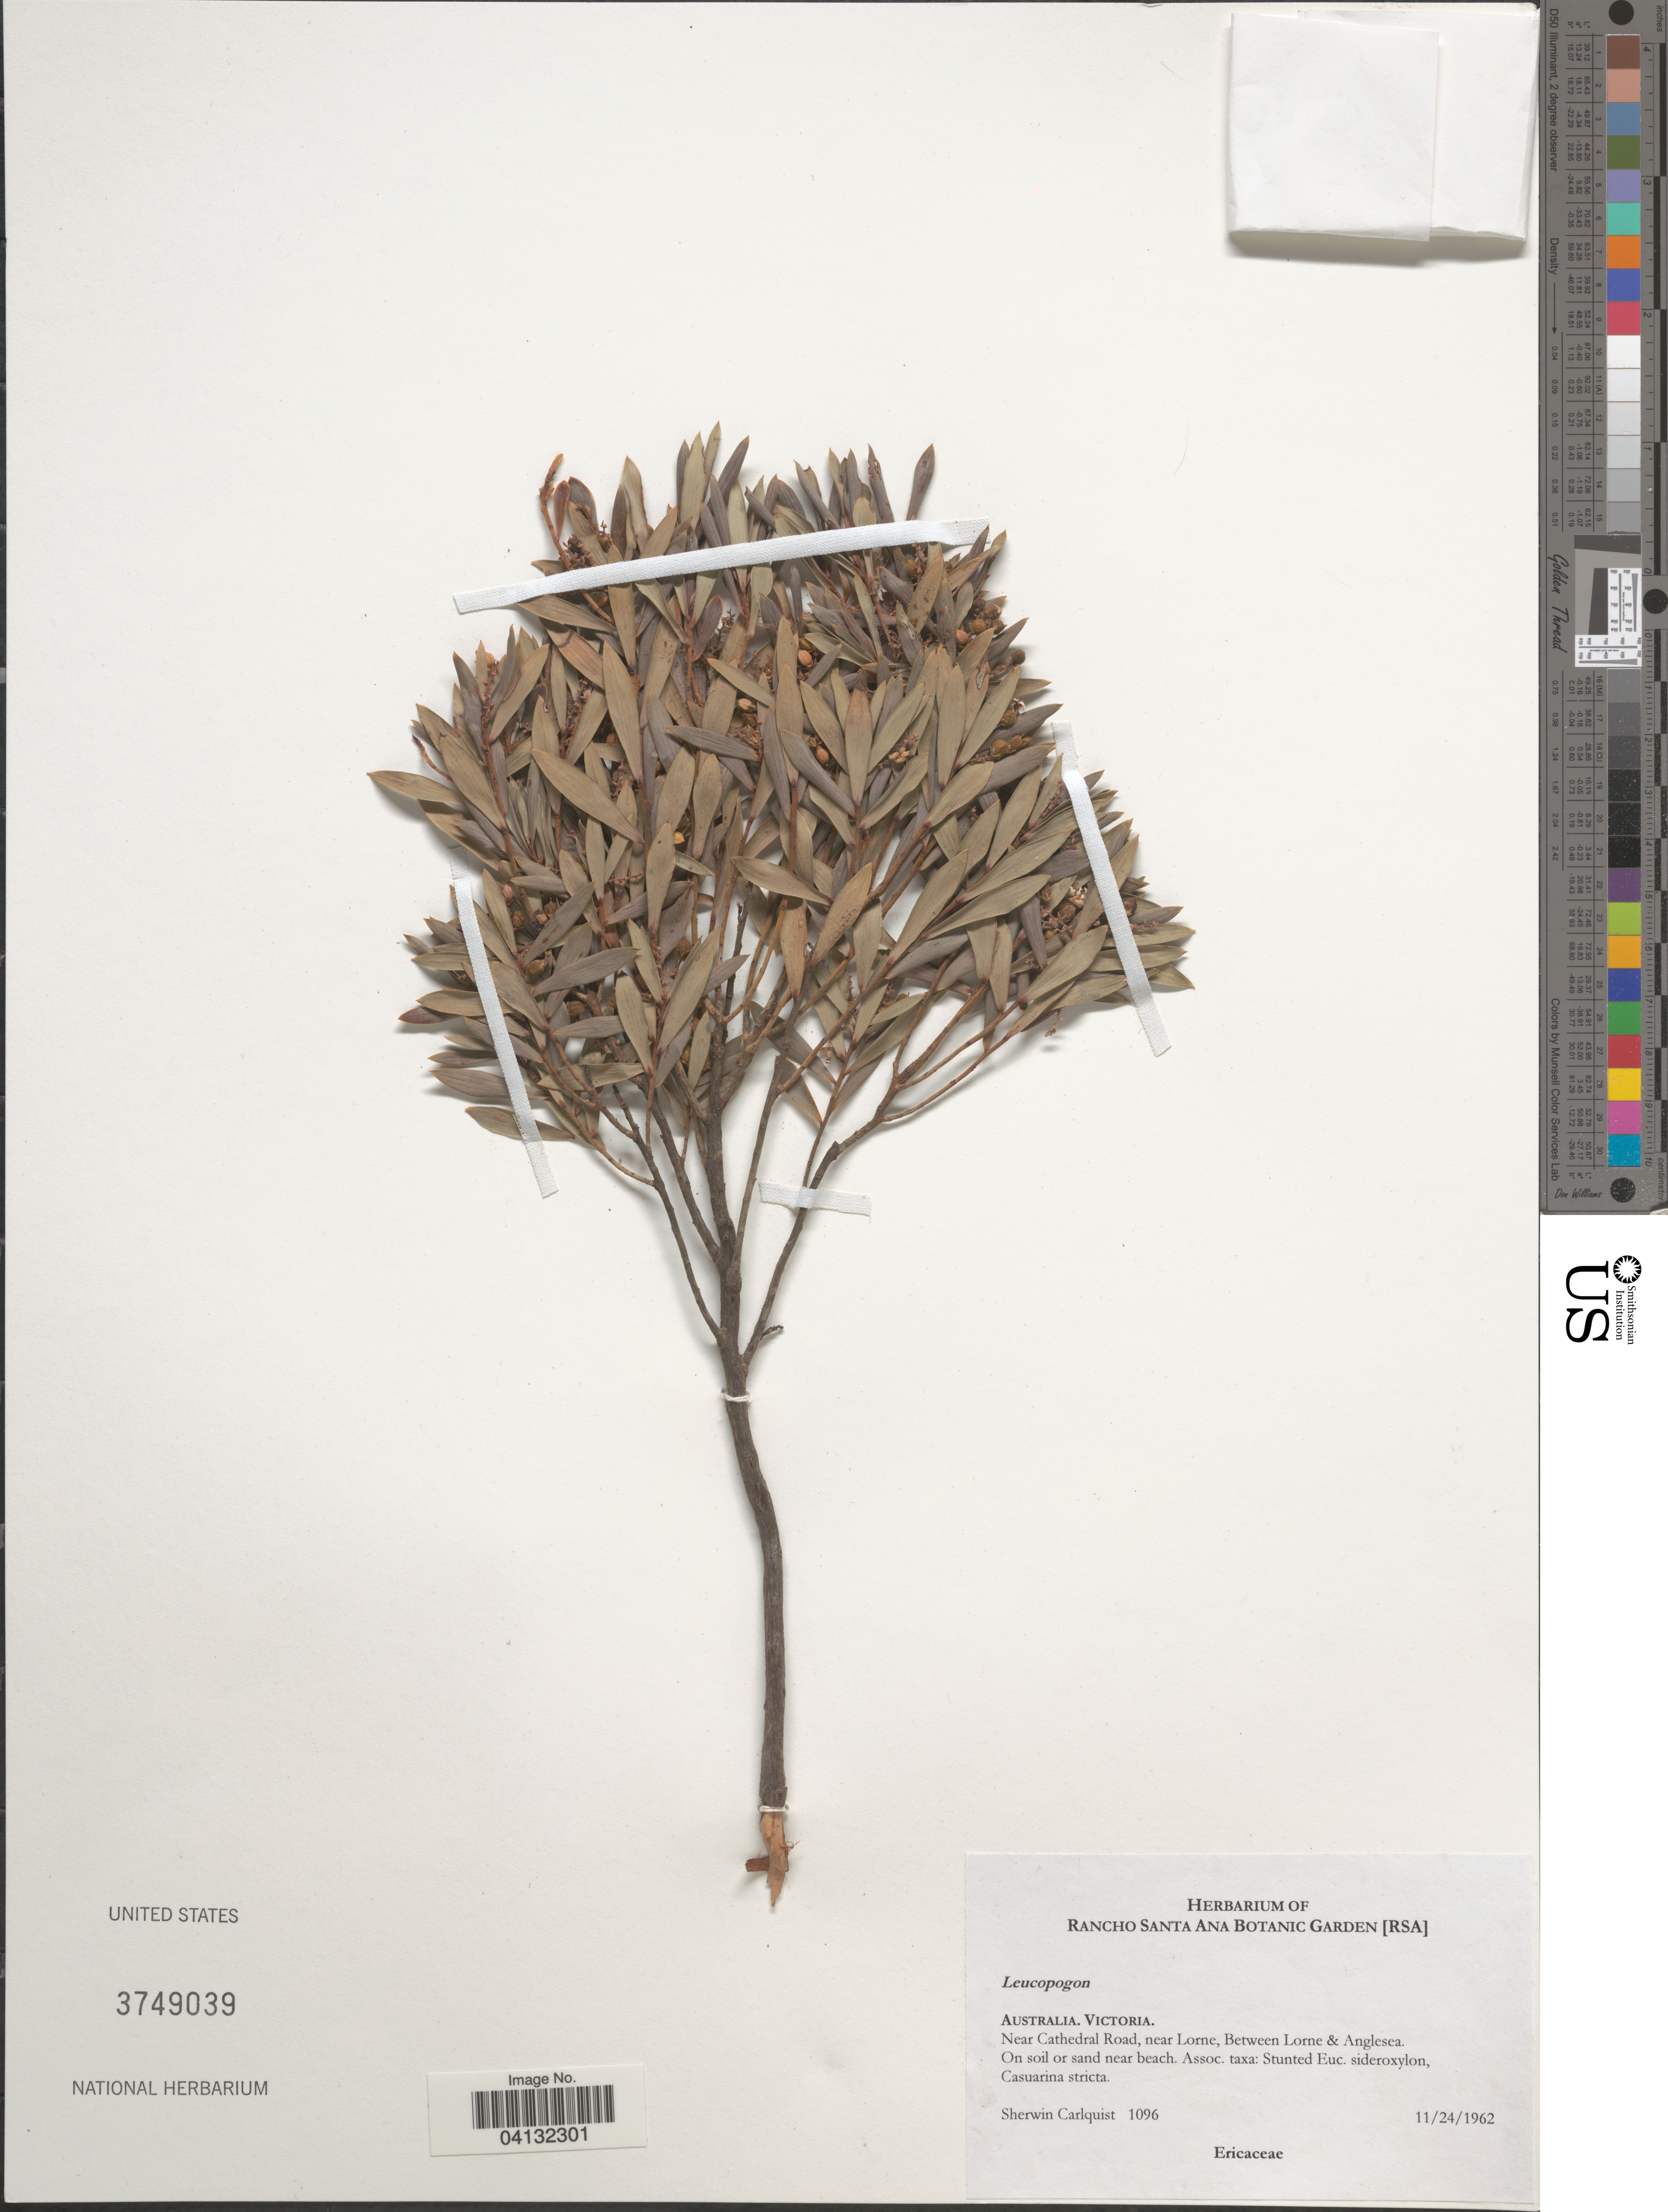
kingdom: Plantae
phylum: Tracheophyta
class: Magnoliopsida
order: Ericales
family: Ericaceae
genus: Leucopogon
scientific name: Leucopogon sp.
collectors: S. Carlquist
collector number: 1096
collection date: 1962-11-24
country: Australia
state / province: Victoria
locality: Victoria. Near Cathedral Road, near Lorne, Between Lorne & Anglesea.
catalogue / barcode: US 3749039